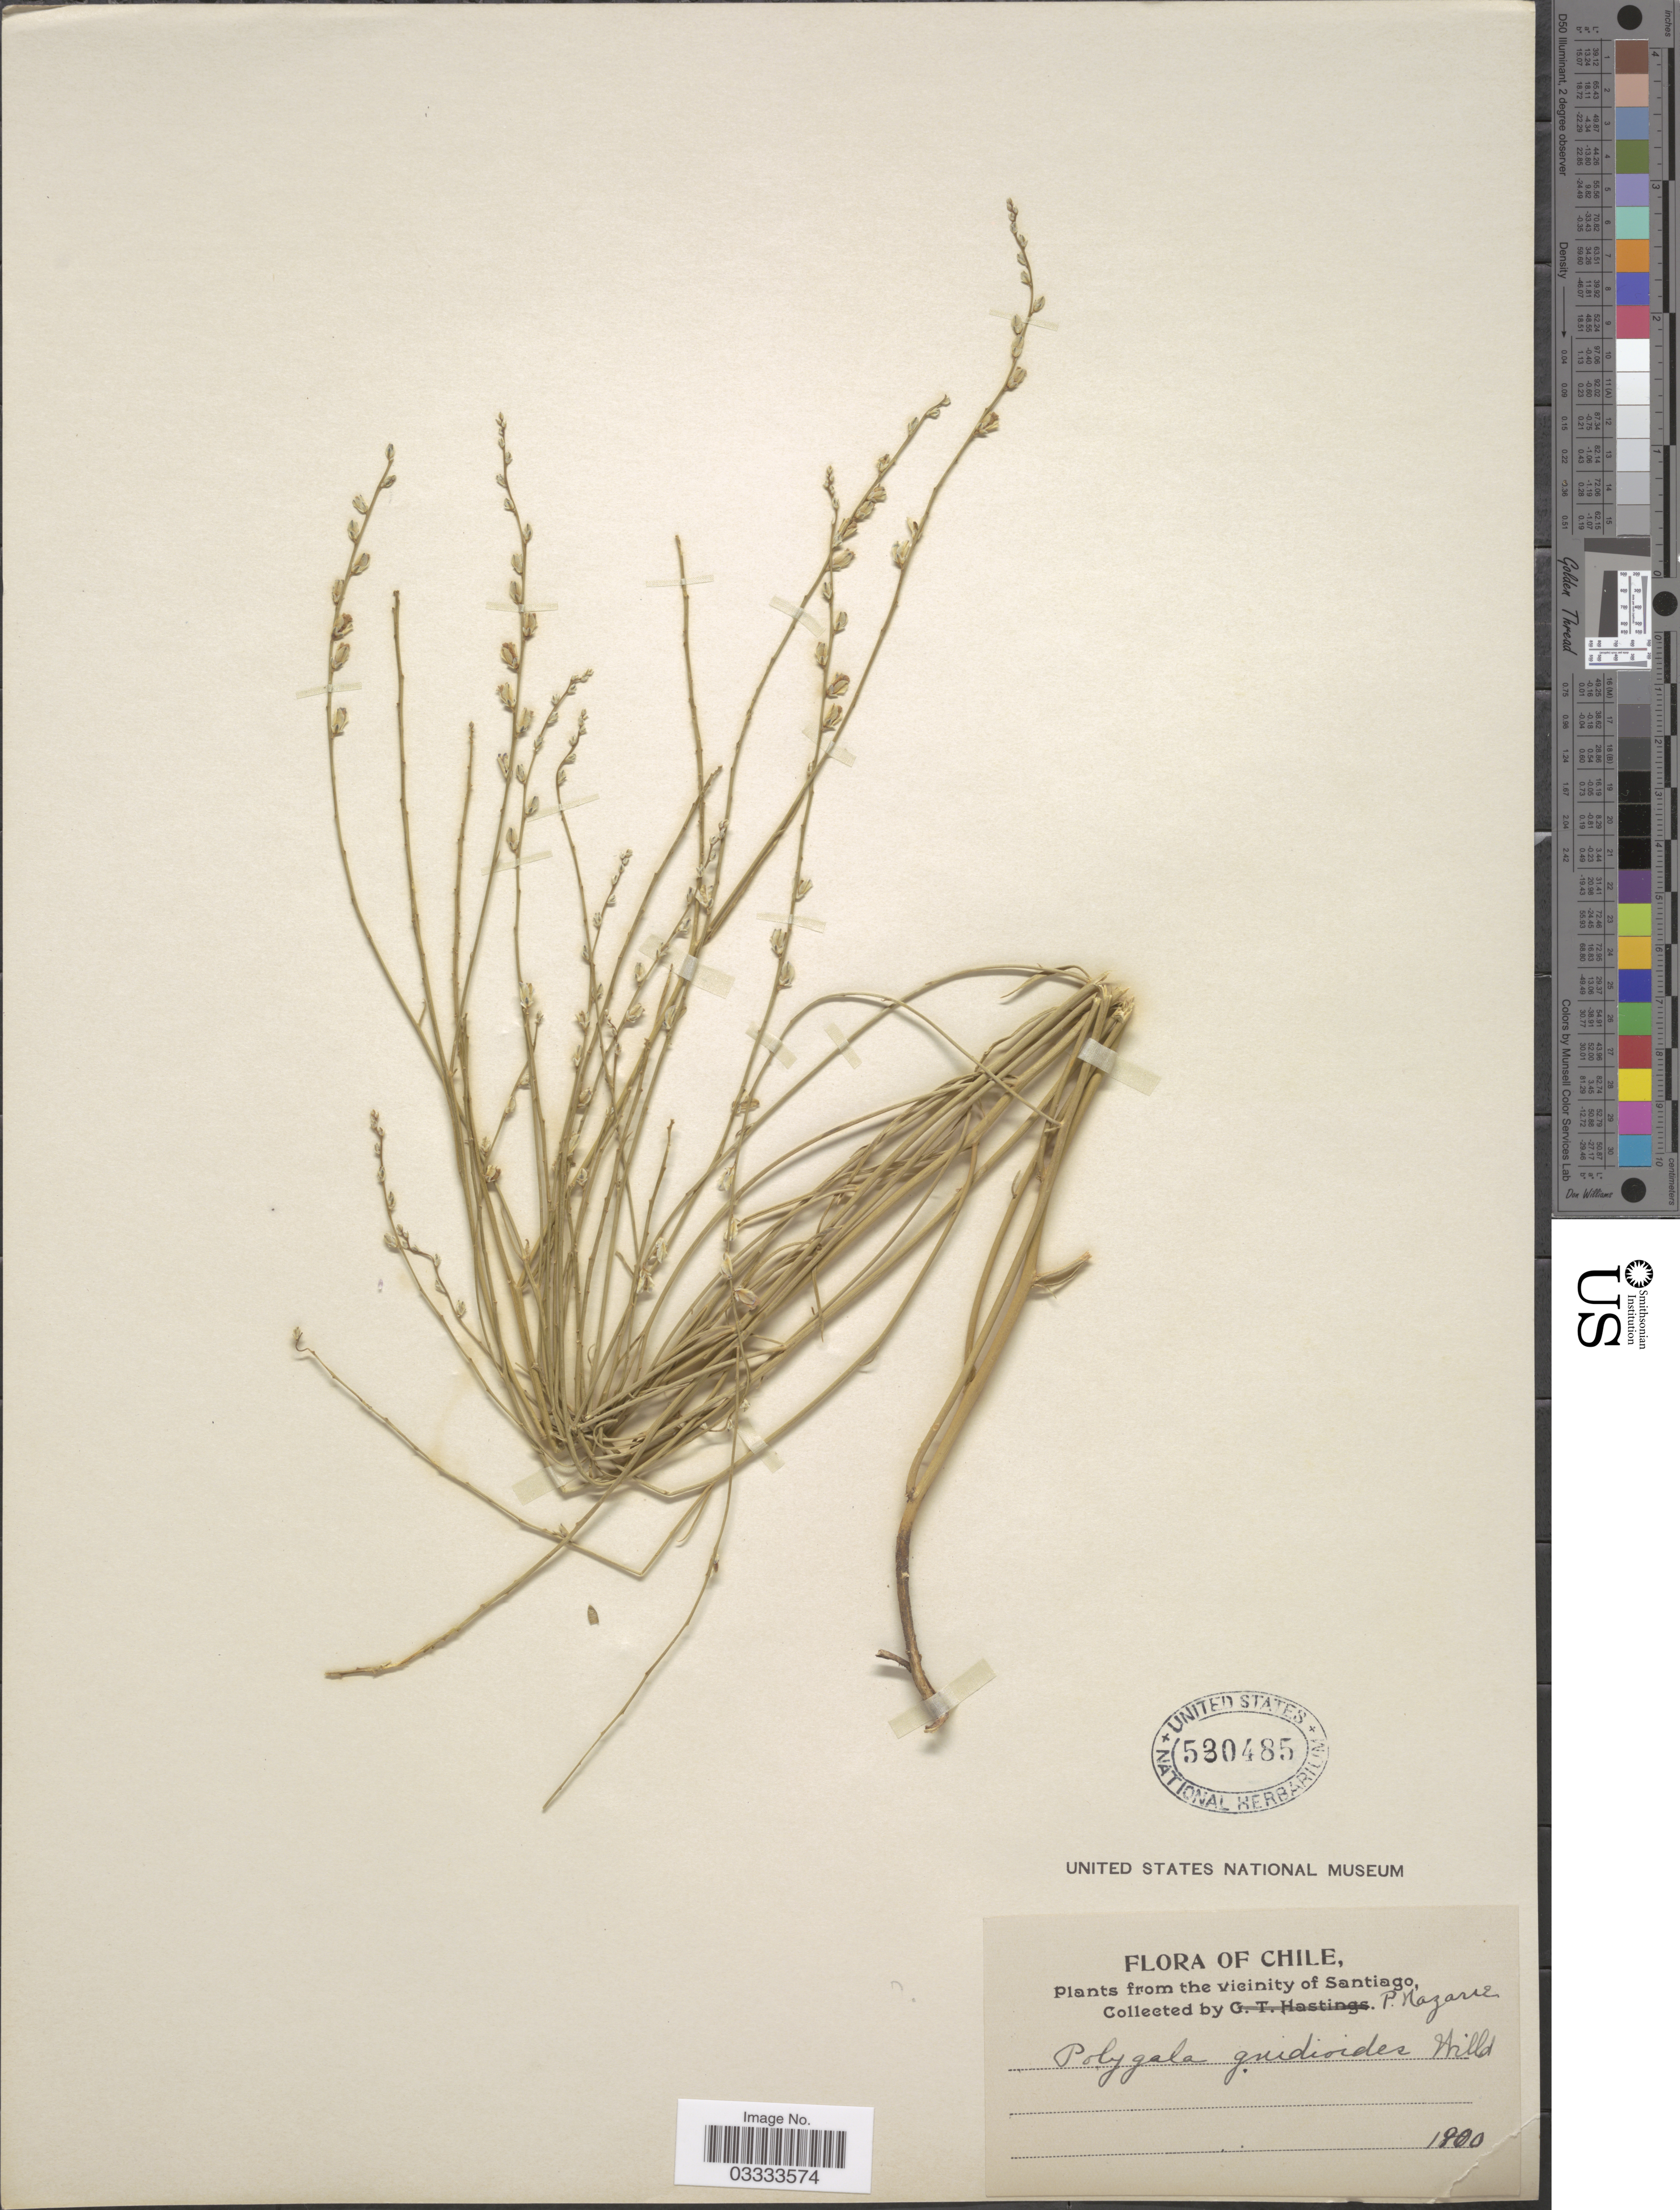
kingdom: Plantae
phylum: Tracheophyta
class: Magnoliopsida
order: Fabales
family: Polygalaceae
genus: Polygala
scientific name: Polygala gnidioides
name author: Willd.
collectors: P. Nazarre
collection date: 1800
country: Chile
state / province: Región Metropolitana (RM)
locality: The vicinity of Santiago.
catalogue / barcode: US 530485